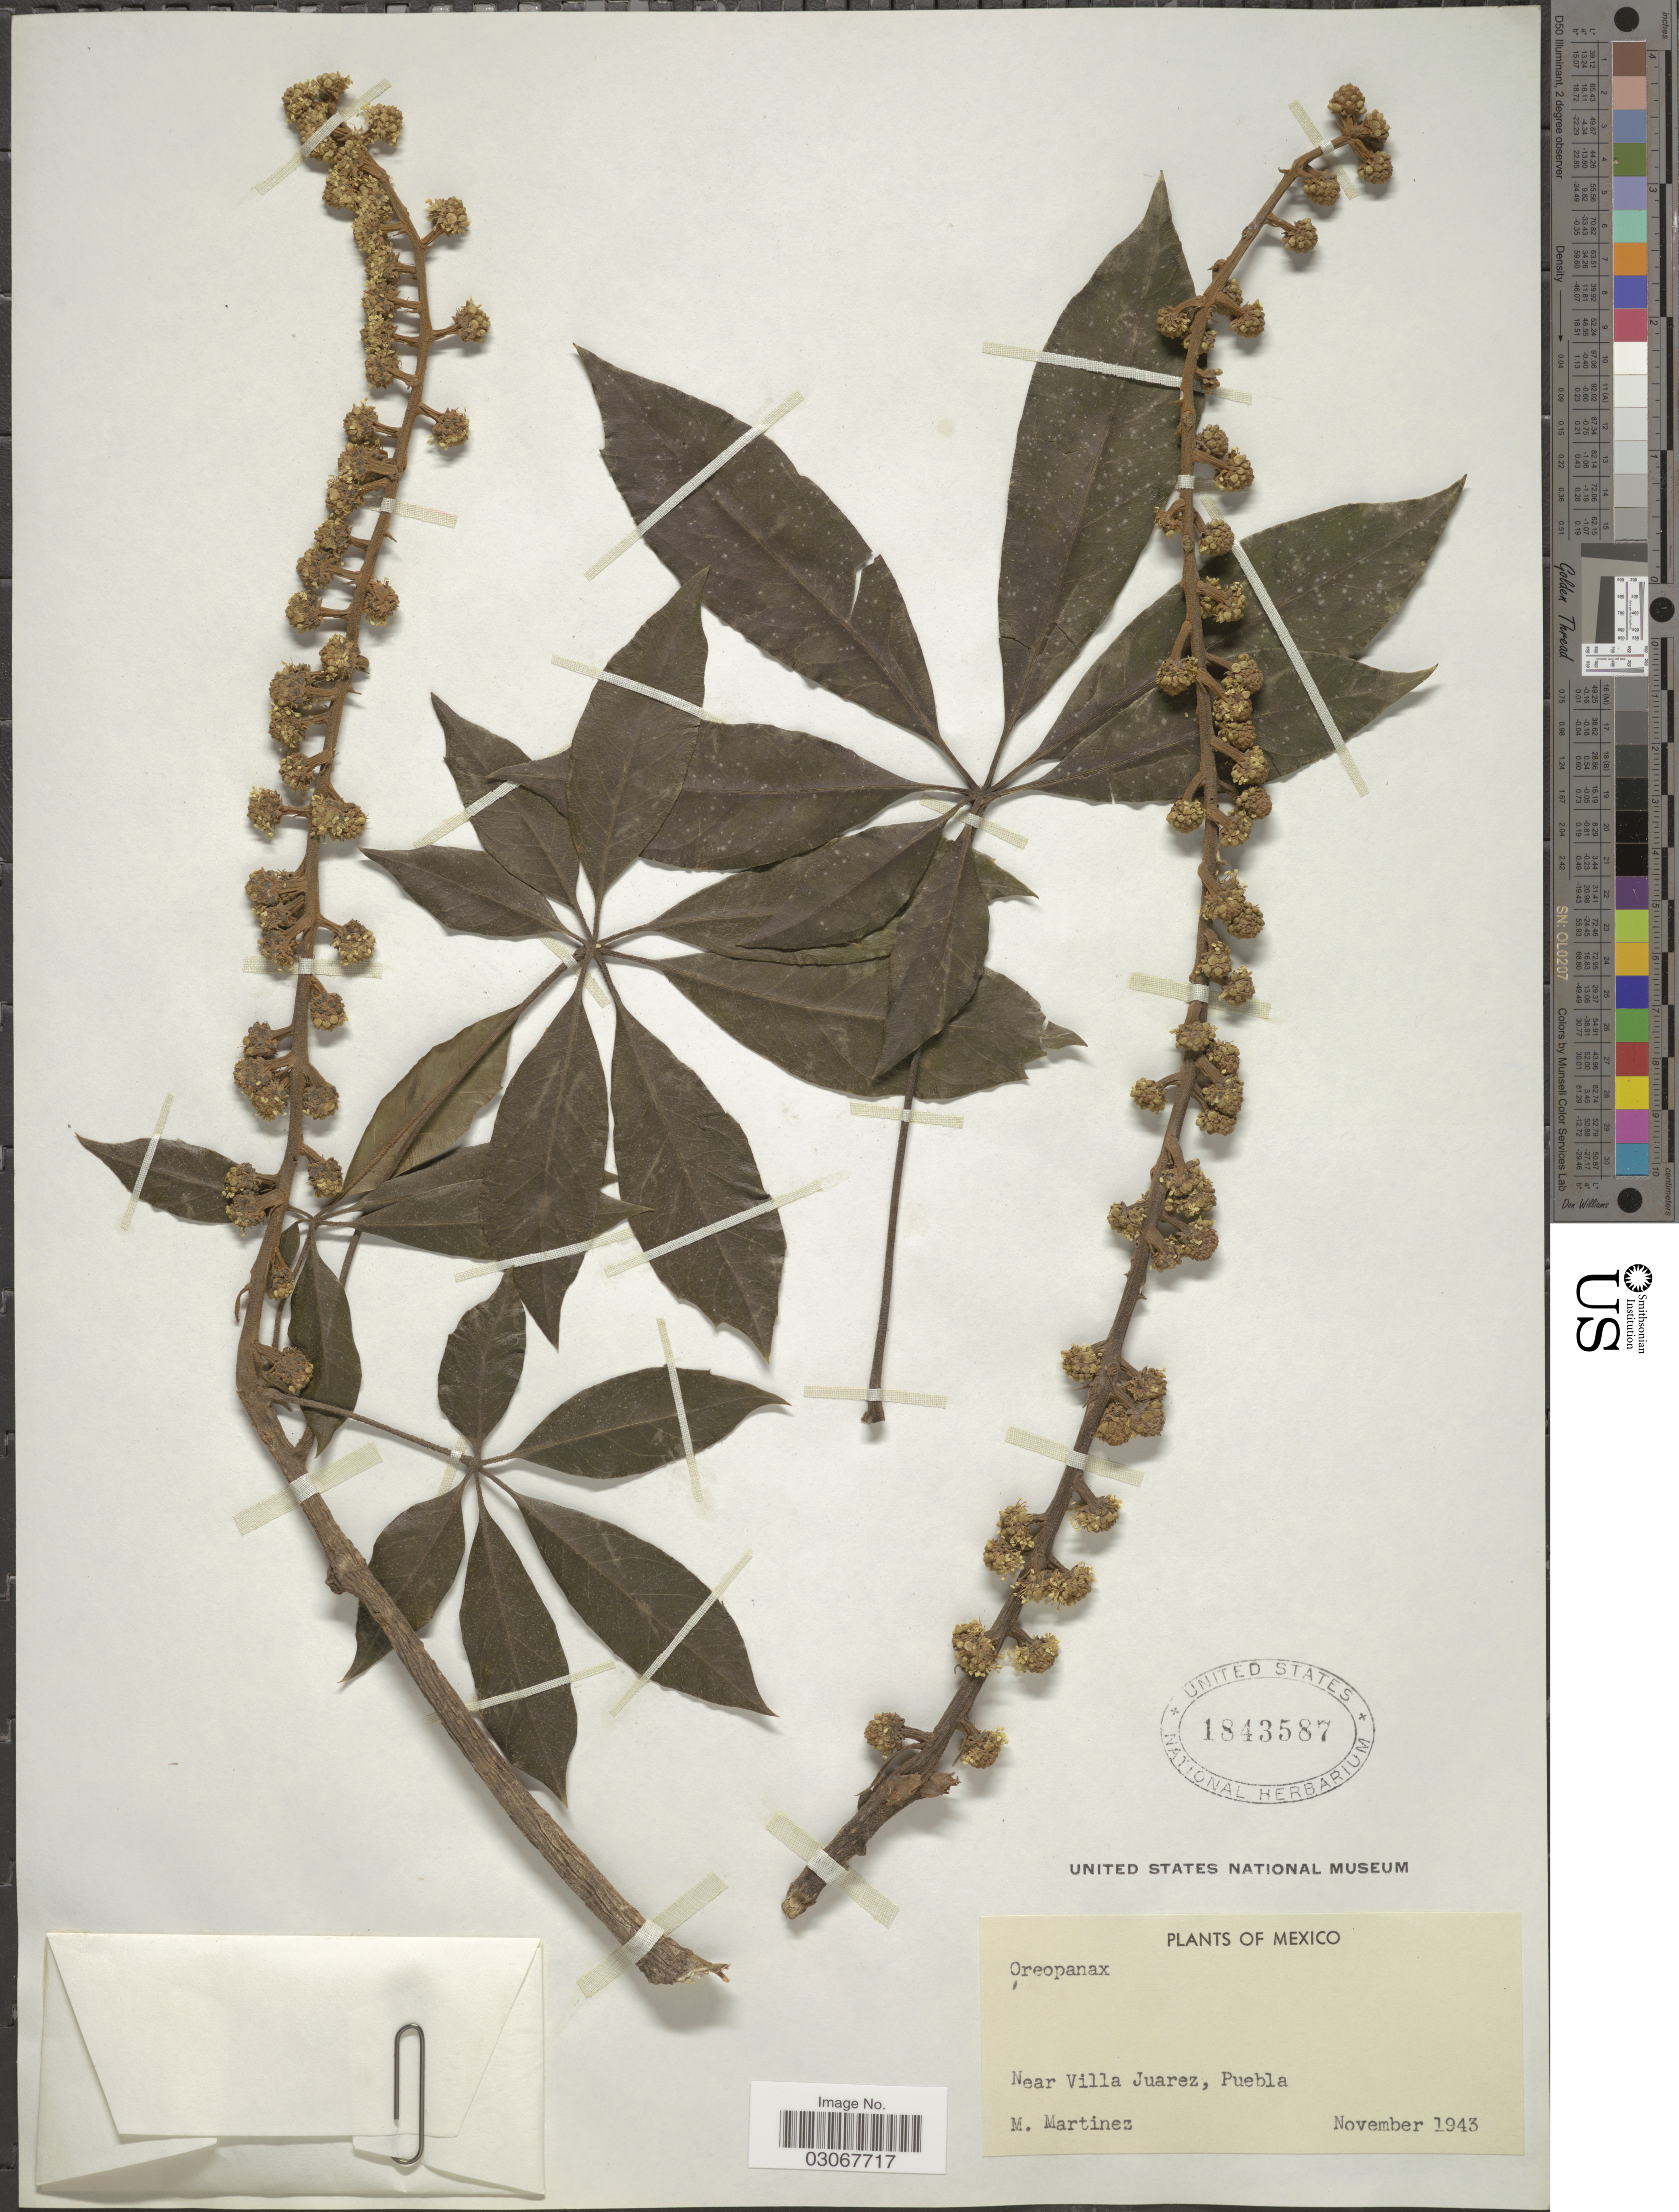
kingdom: Plantae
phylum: Tracheophyta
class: Magnoliopsida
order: Apiales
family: Araliaceae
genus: Oreopanax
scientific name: Oreopanax sp.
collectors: M. Martínez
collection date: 1943-11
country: Mexico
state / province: Puebla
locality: Near Villa Juarez.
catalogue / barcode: US 1843587